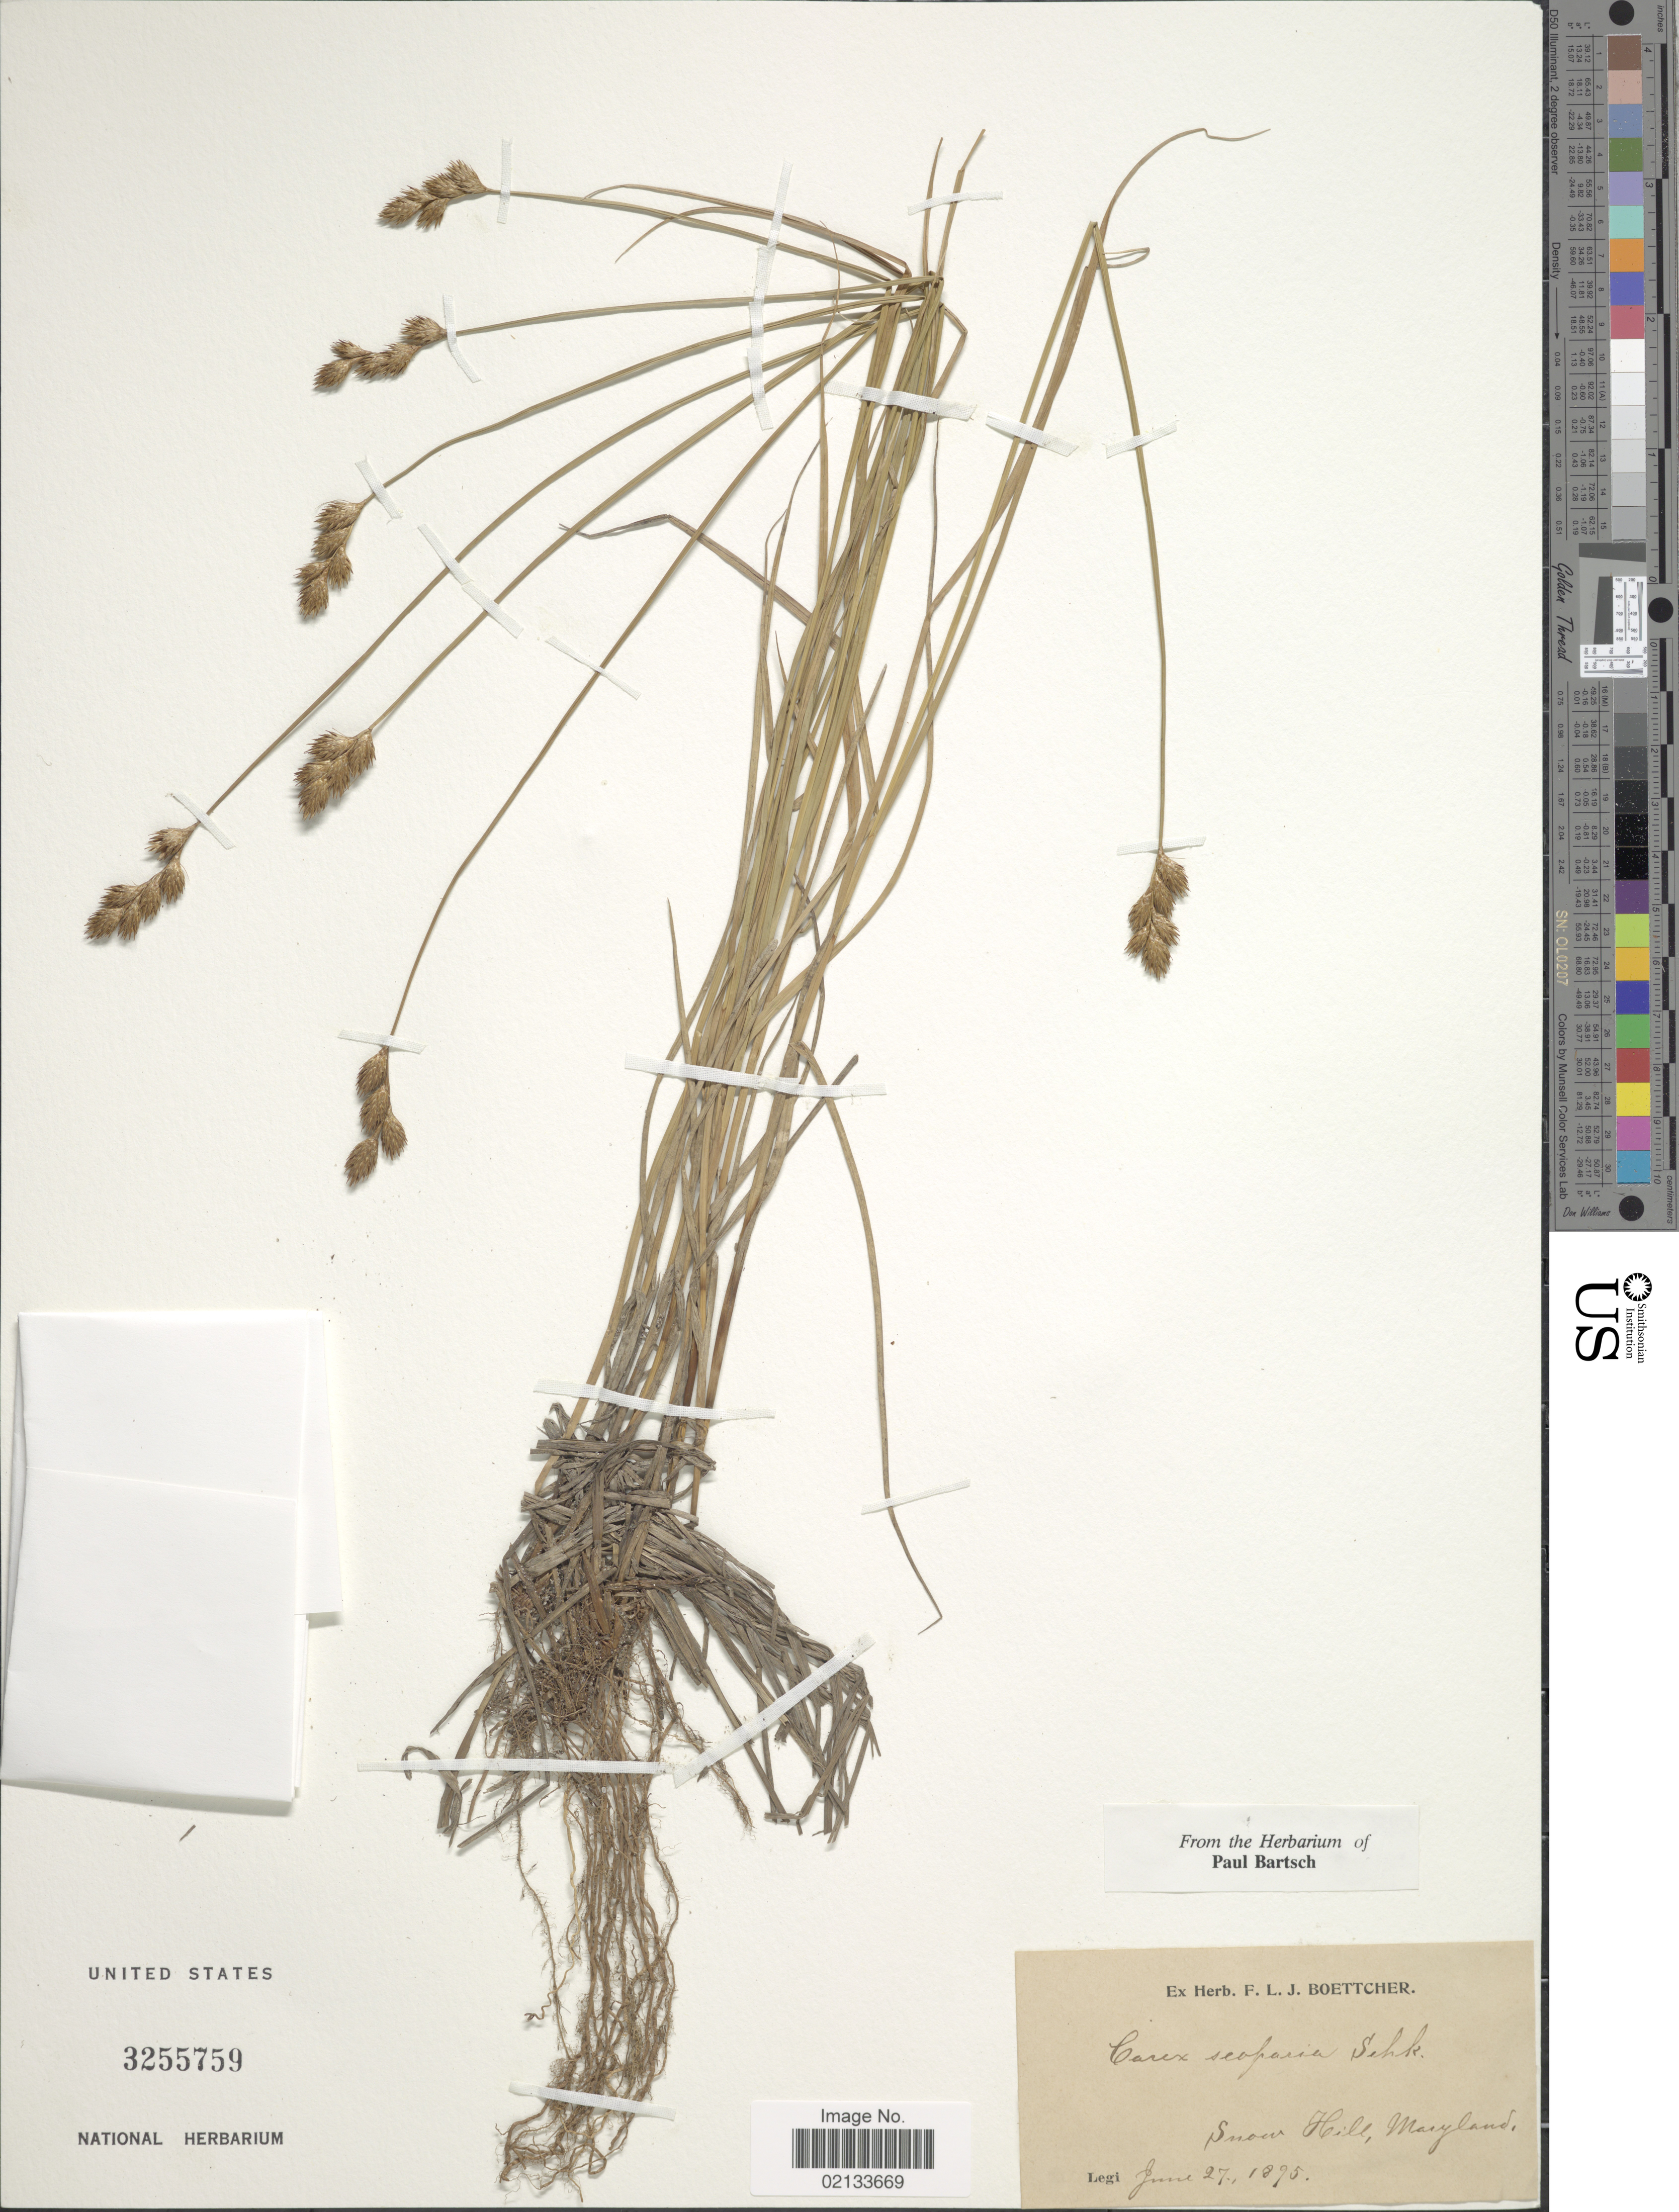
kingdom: Plantae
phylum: Tracheophyta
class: Liliopsida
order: Poales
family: Cyperaceae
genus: Carex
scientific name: Carex scoparia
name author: Schkuhr ex Willd.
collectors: ex herb. F. L. J. Boettcher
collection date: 1895-06-27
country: United States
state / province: Maryland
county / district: Worcester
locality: Snow Hill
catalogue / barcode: US 3255759